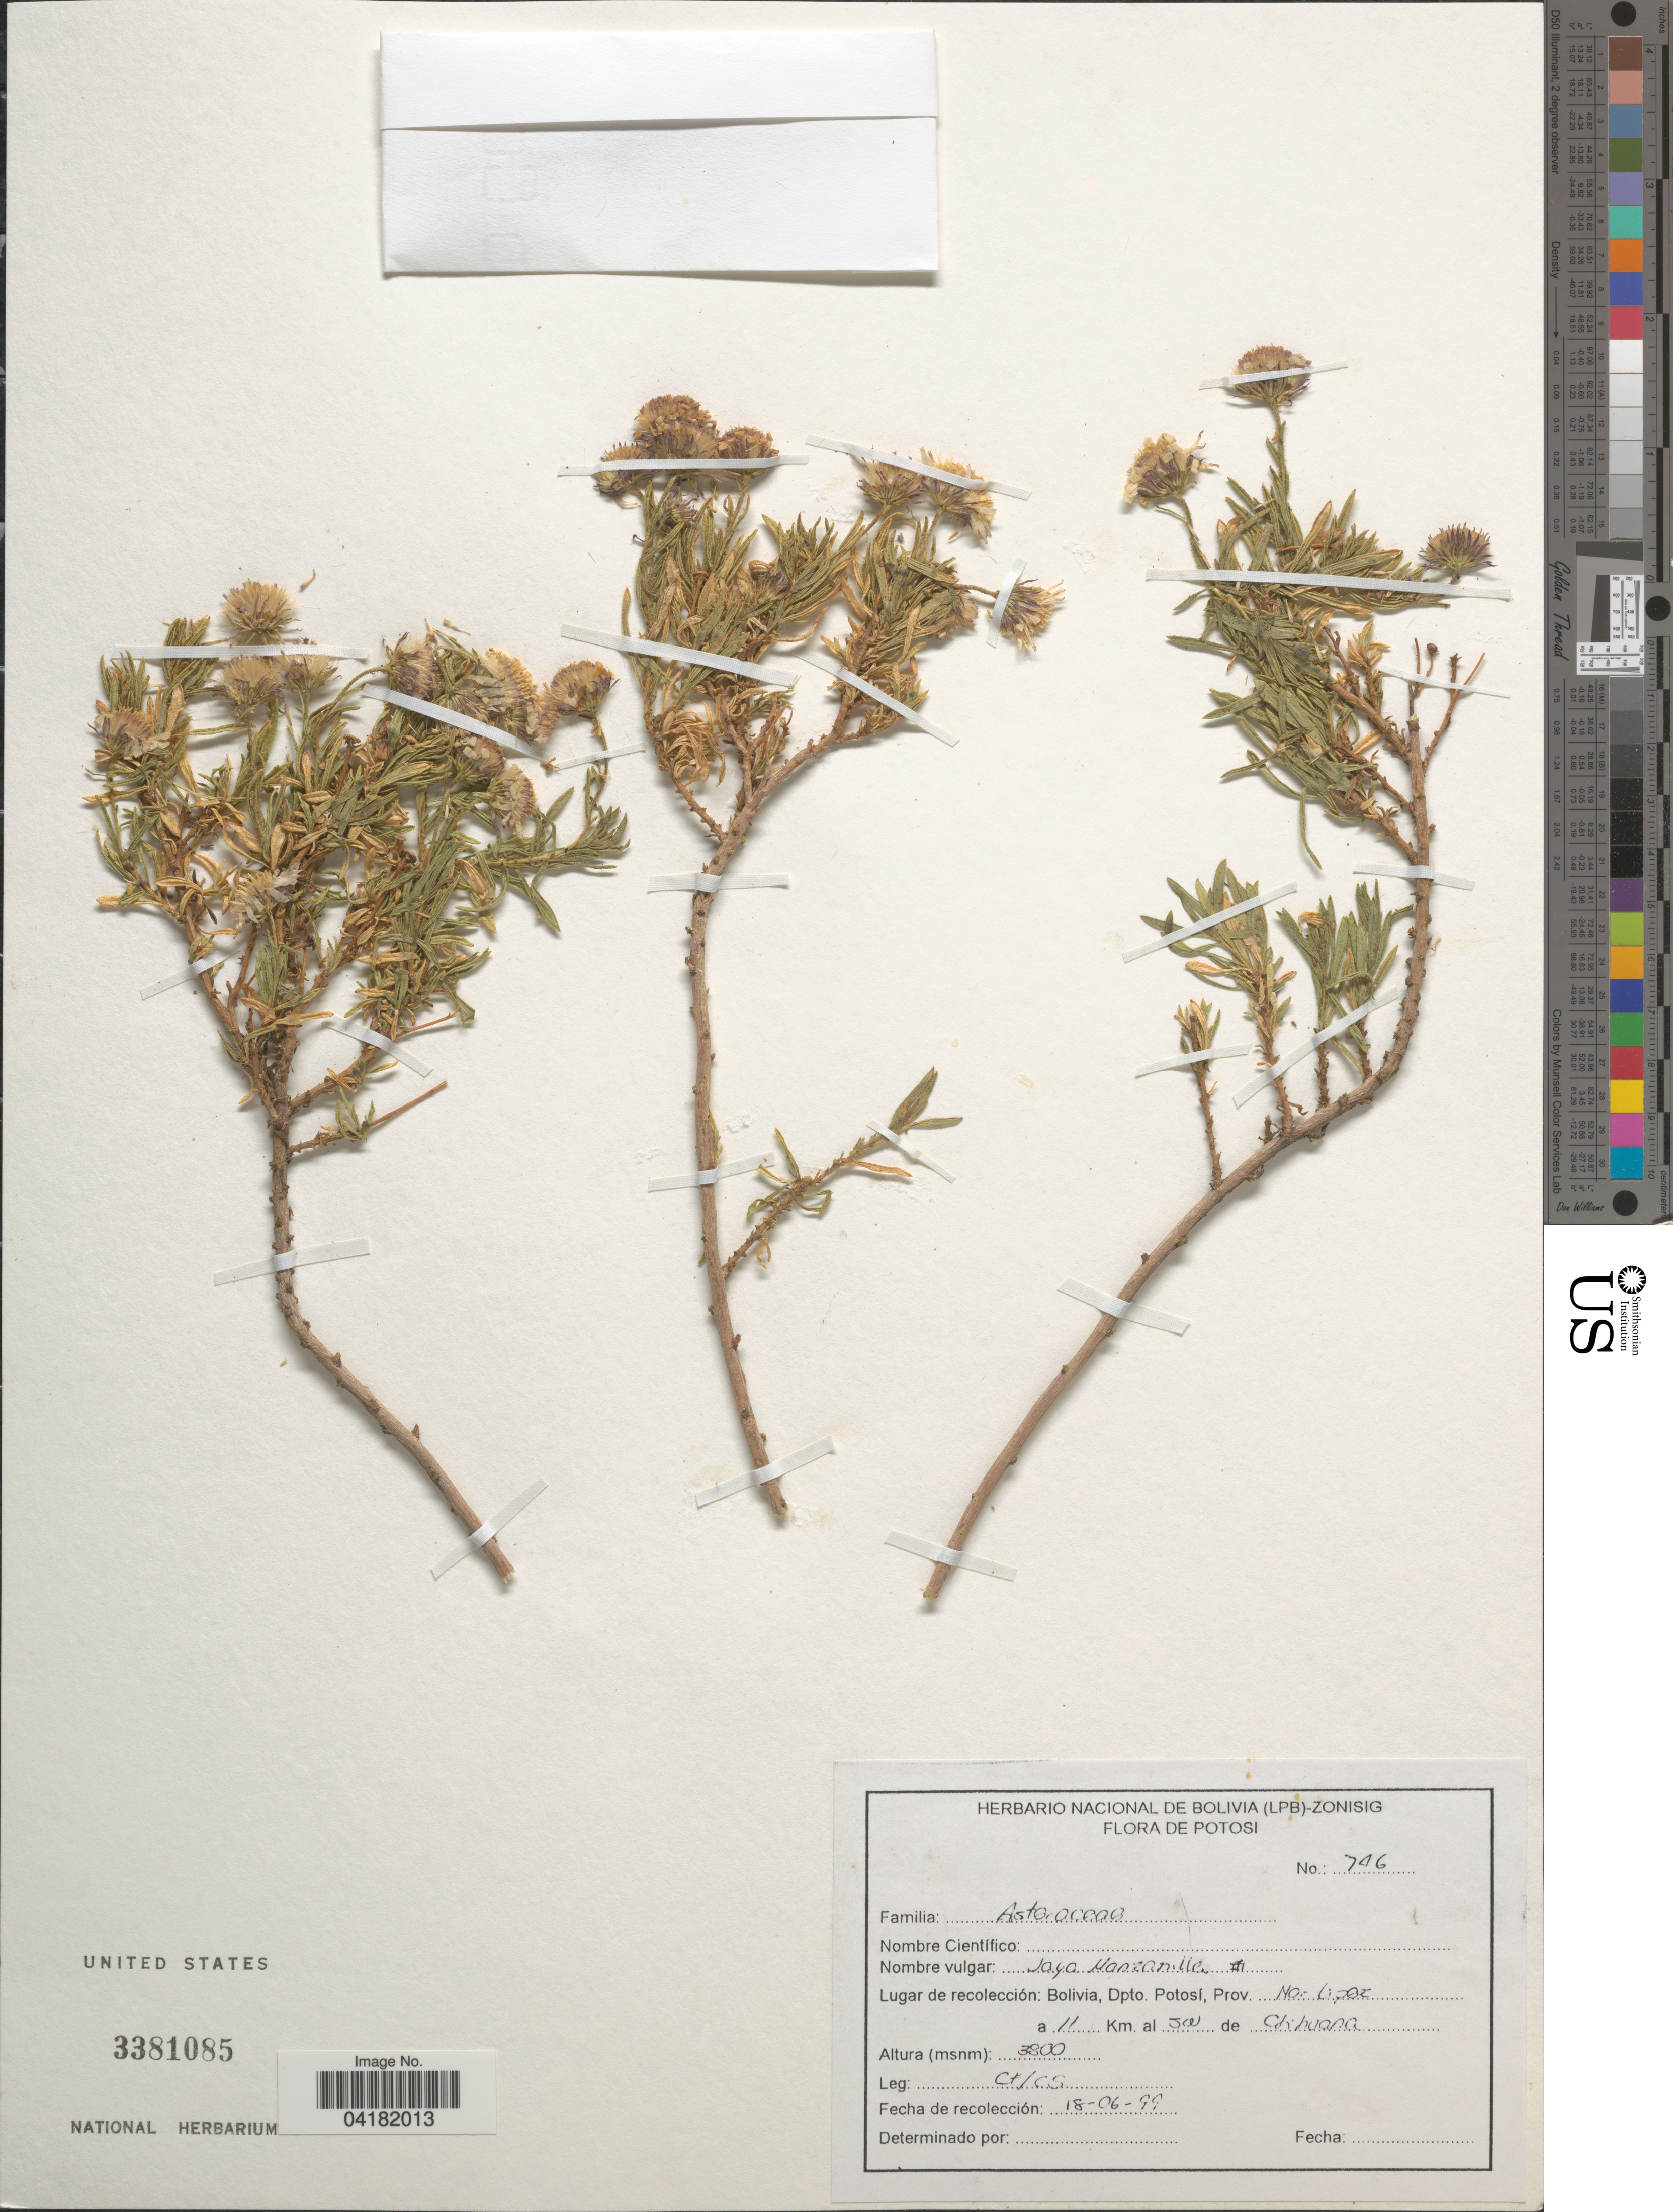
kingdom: Plantae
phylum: Tracheophyta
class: Magnoliopsida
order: Asterales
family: Asteraceae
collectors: CF/CS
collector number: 706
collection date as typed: Transcribed d/m/y: 18/6/99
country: Bolivia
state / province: Potosi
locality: Dpto. Potosi, Prov. NO. Oper [interpreted]. a 11 Km. al SW de Chihuasa.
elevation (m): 3800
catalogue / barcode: US 3381085